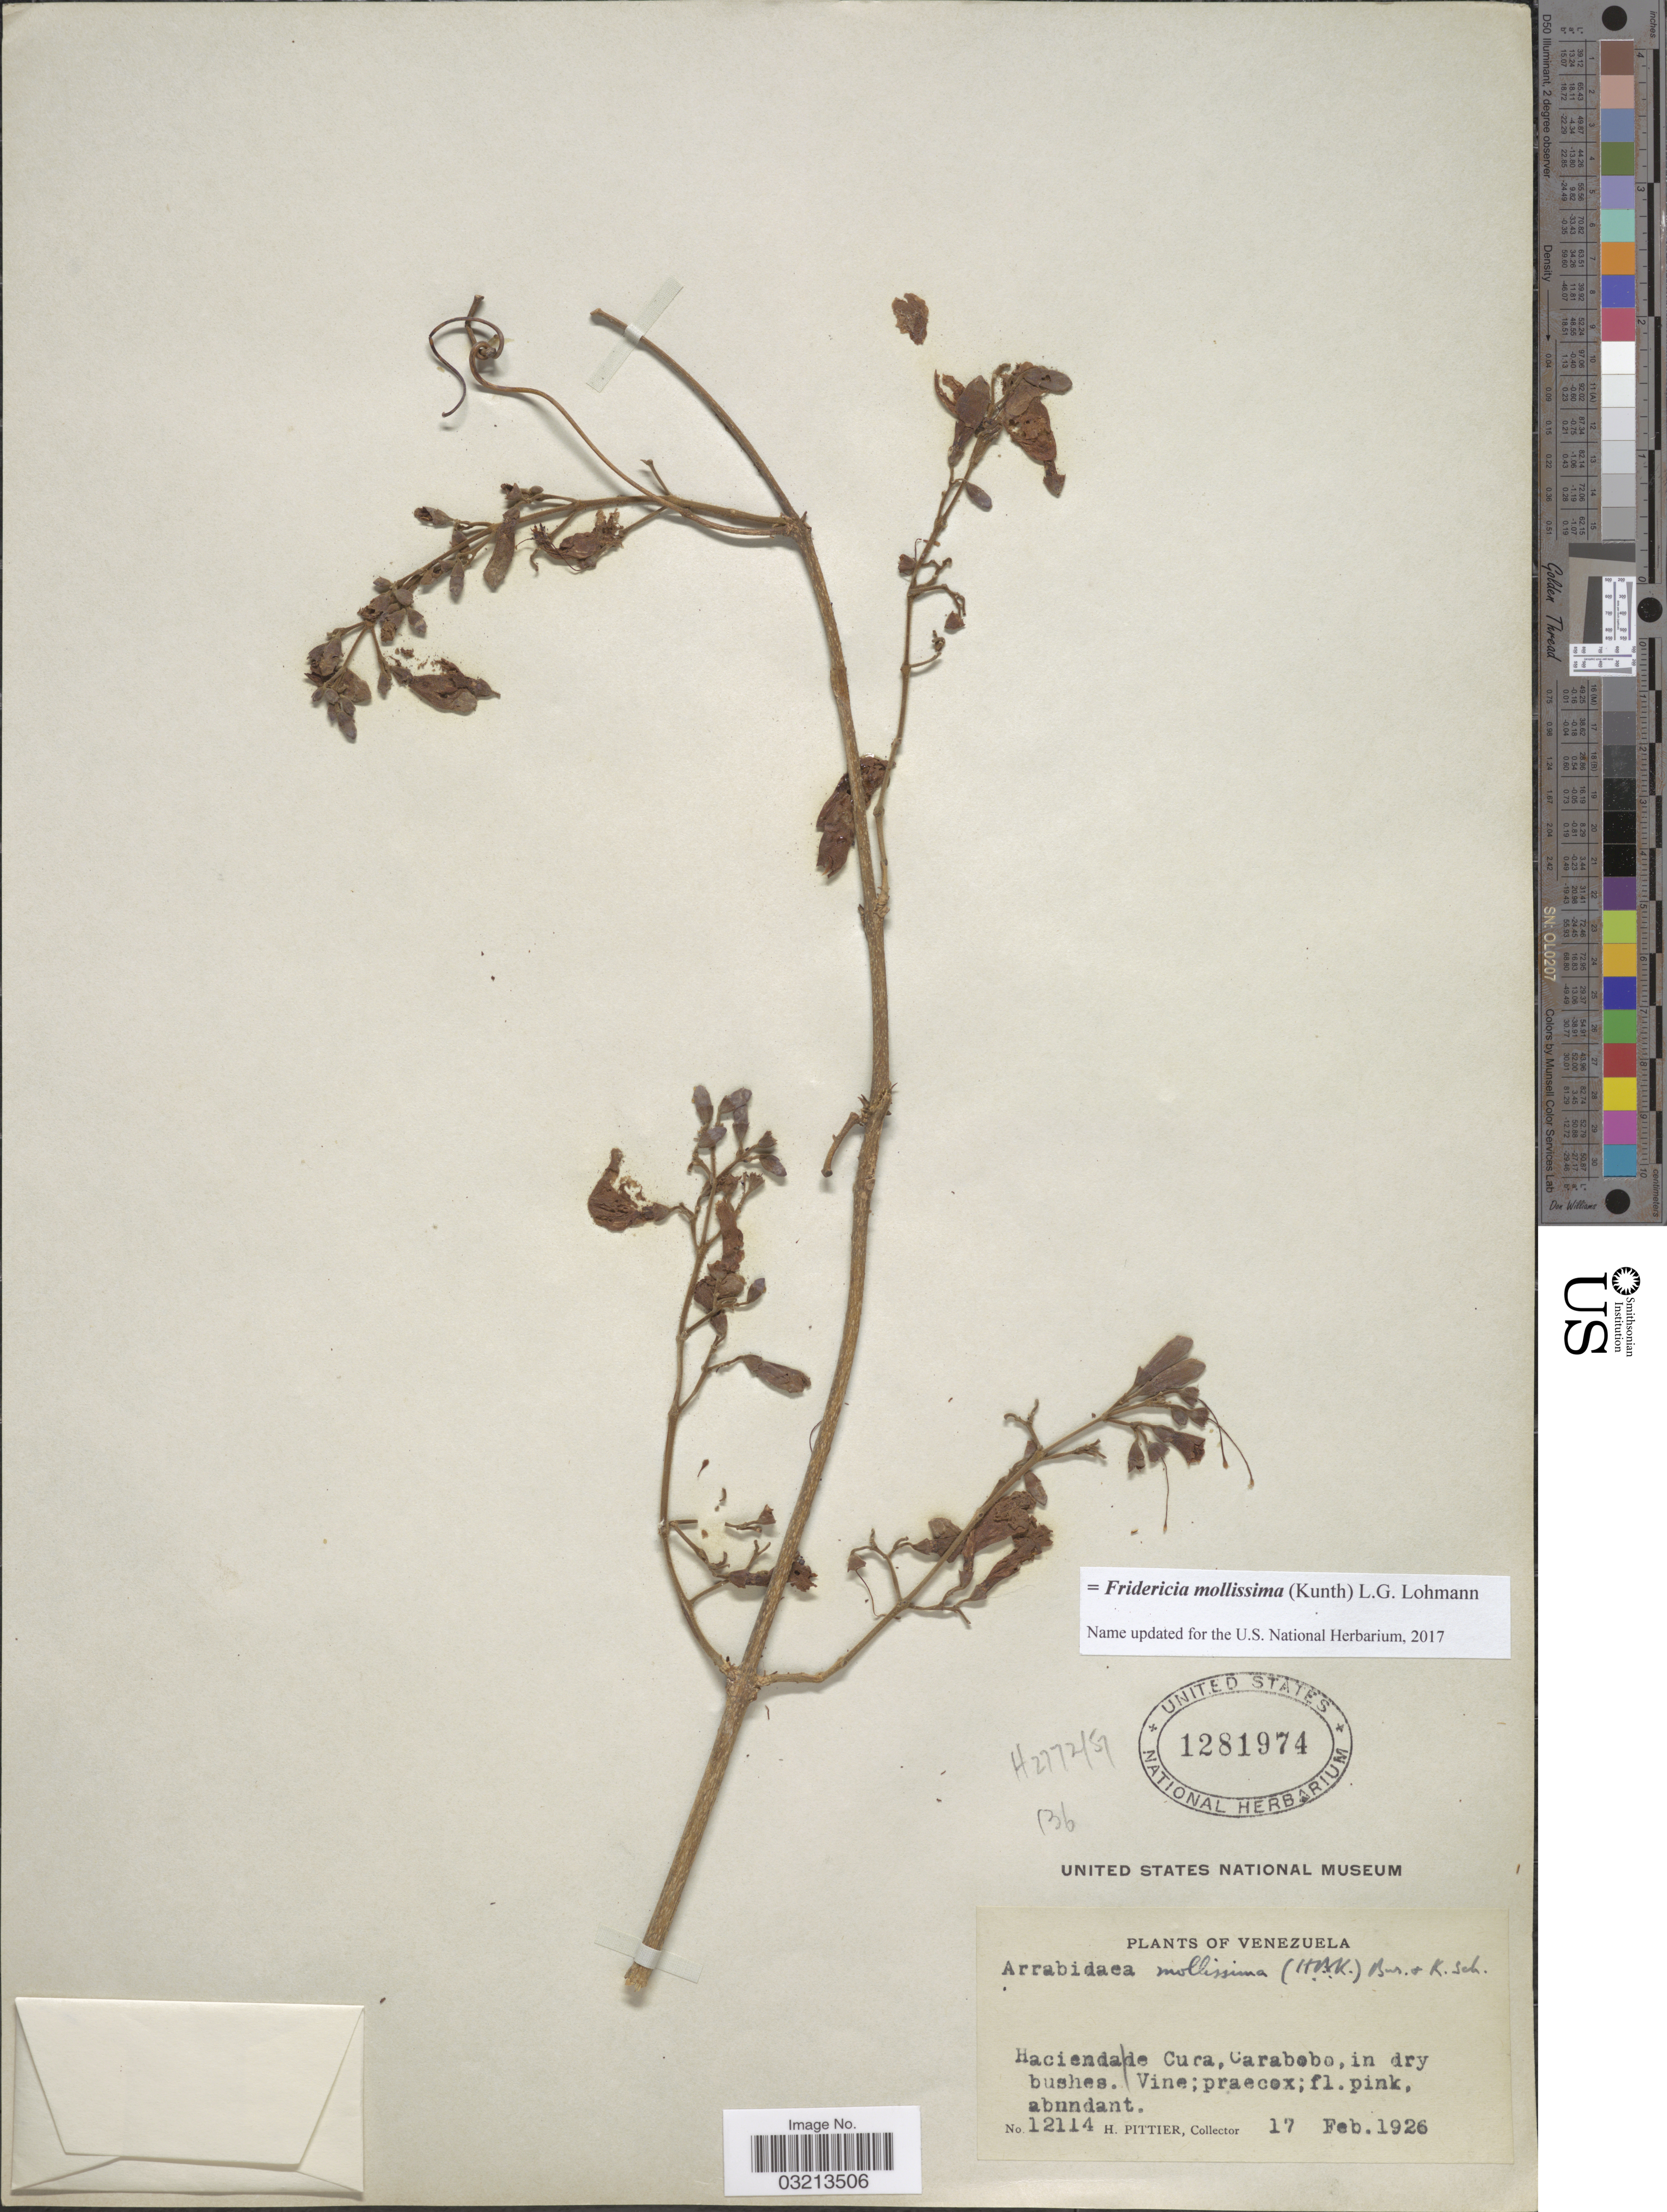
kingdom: Plantae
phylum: Tracheophyta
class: Magnoliopsida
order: Lamiales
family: Bignoniaceae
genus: Fridericia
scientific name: Fridericia mollissima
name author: (Kunth) L.G. Lohmann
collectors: H. F. Pittier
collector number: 12114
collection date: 1926-02-17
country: Venezuela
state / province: Carabobo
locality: Hacienda de Cura.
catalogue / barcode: US 1281974